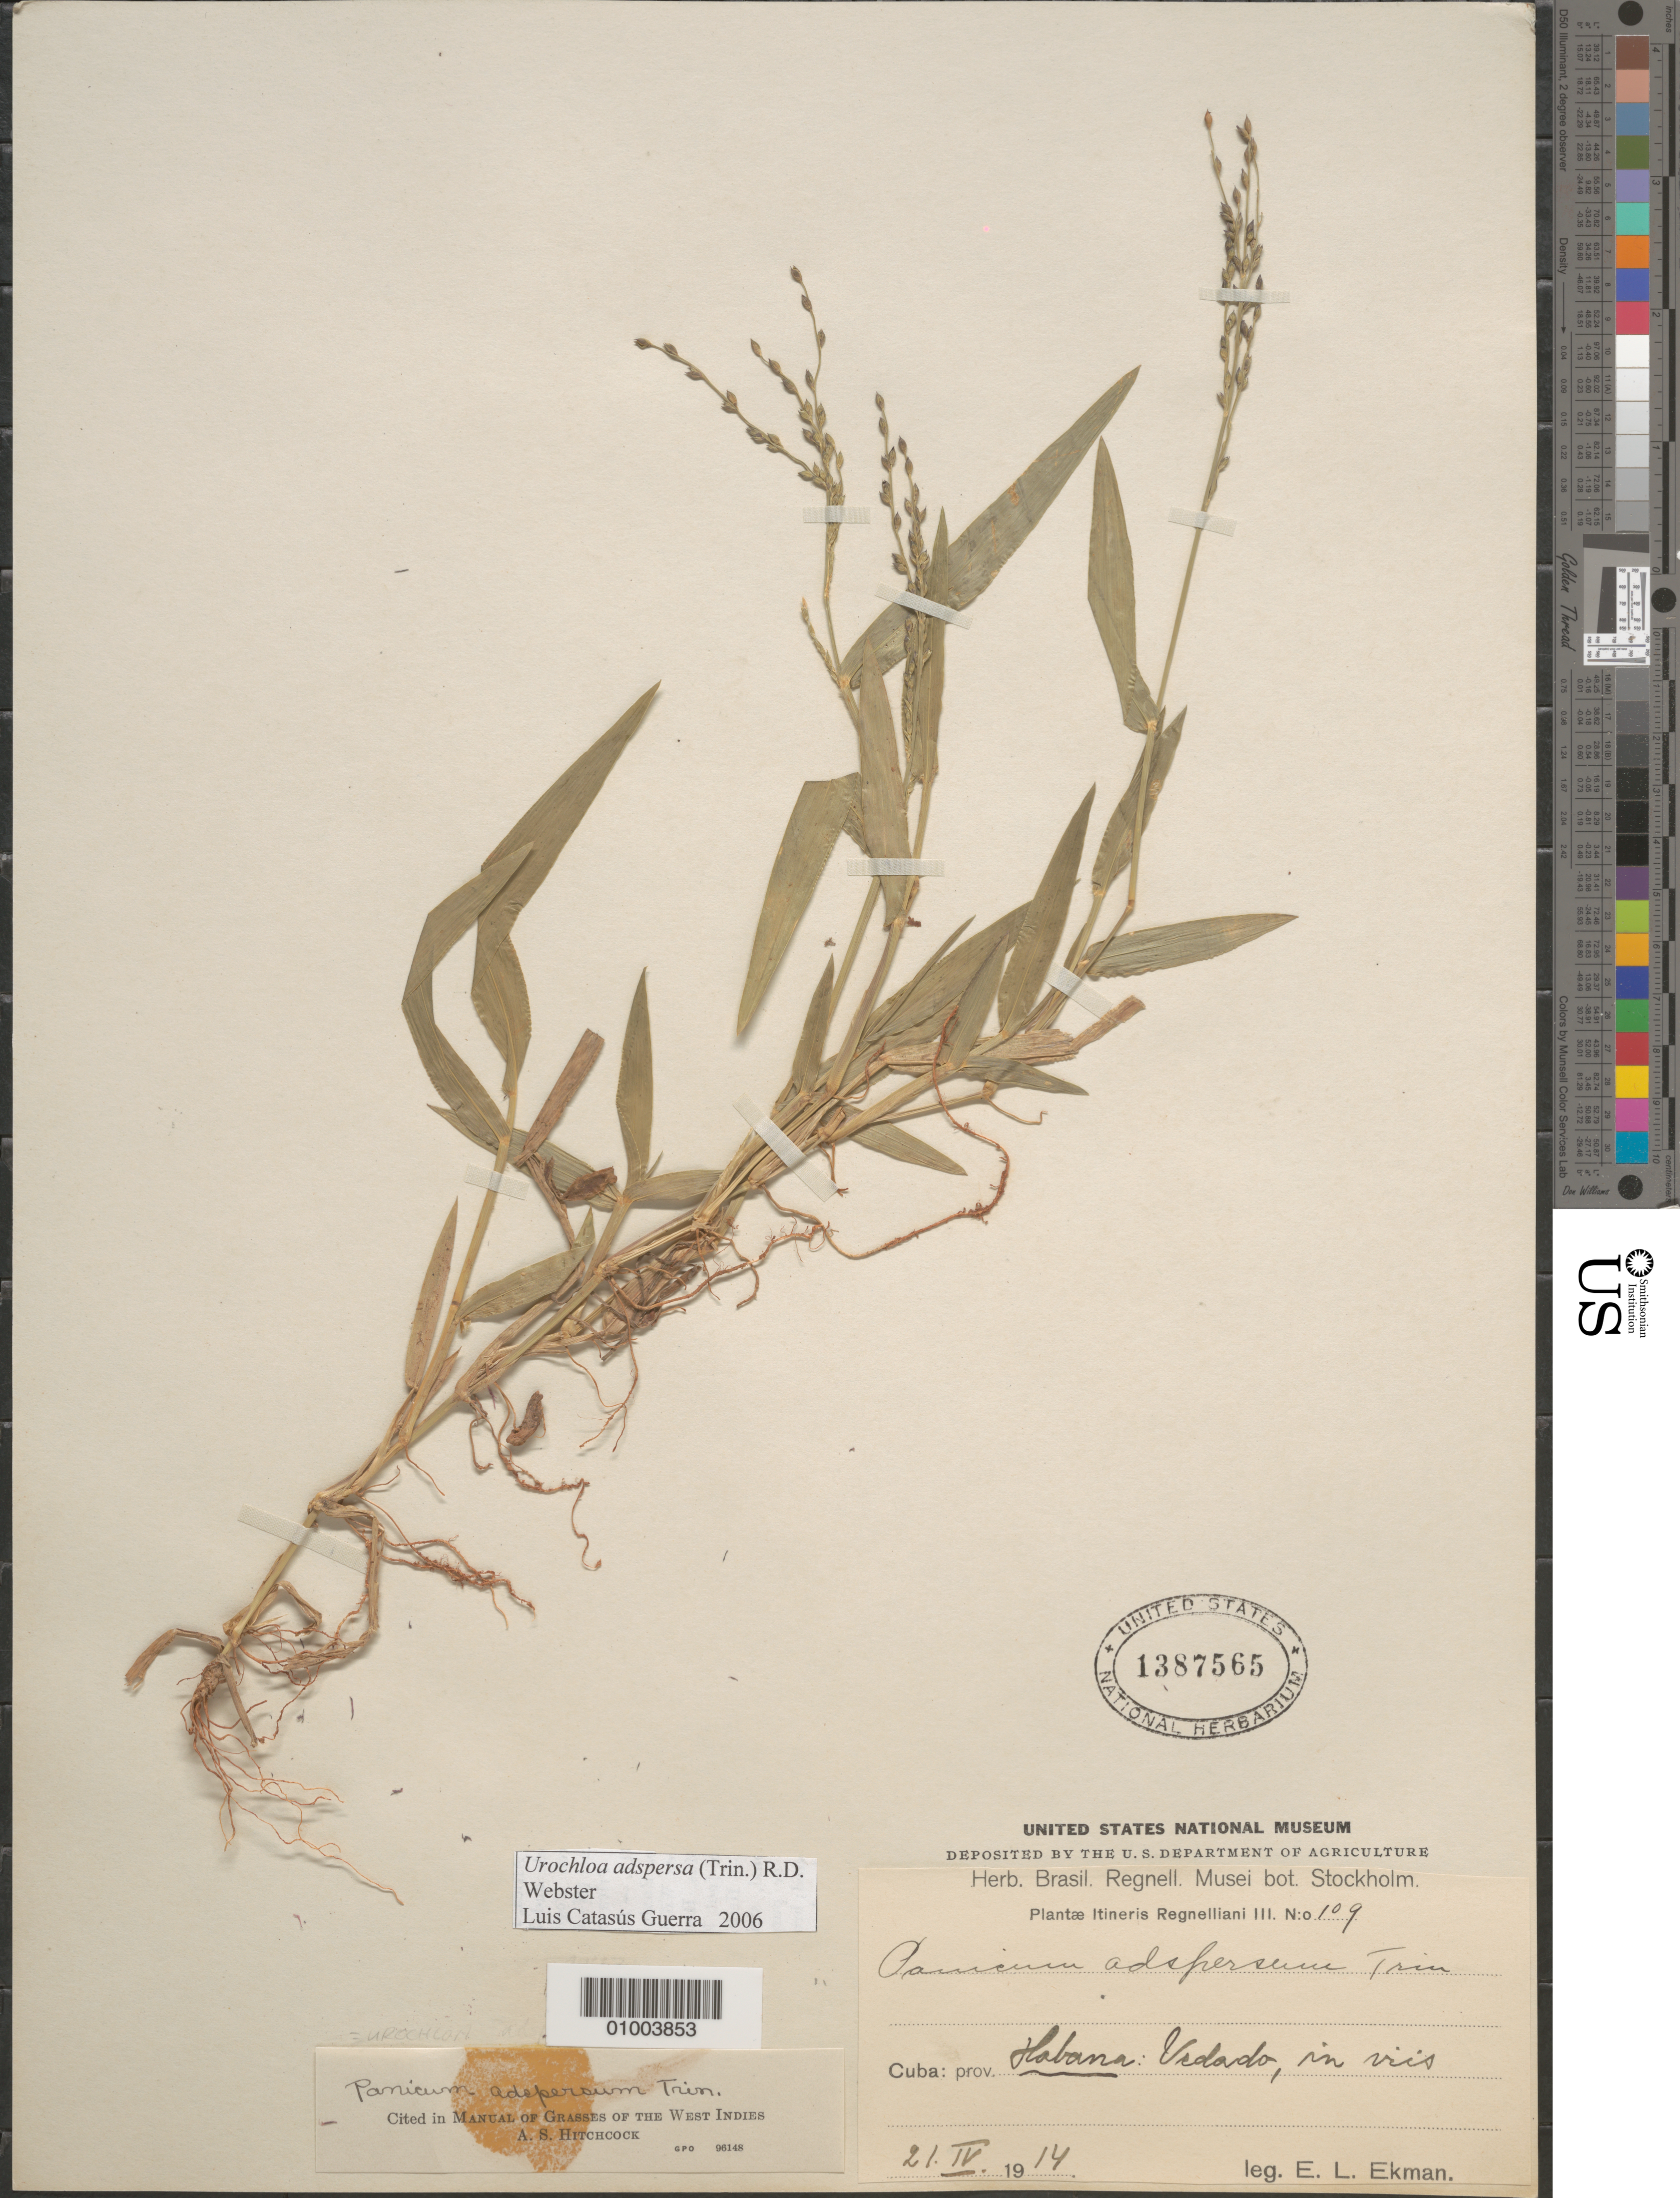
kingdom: Plantae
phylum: Tracheophyta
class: Liliopsida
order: Poales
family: Poaceae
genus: Urochloa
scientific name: Urochloa adspersa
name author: (Trin.) R.D. Webster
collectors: E. L. Ekman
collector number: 109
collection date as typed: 21 Apr 1914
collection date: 1914-04-21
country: Cuba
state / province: La Habana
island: Cuba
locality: Habana: Vedado, in vis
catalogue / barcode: US 1387565